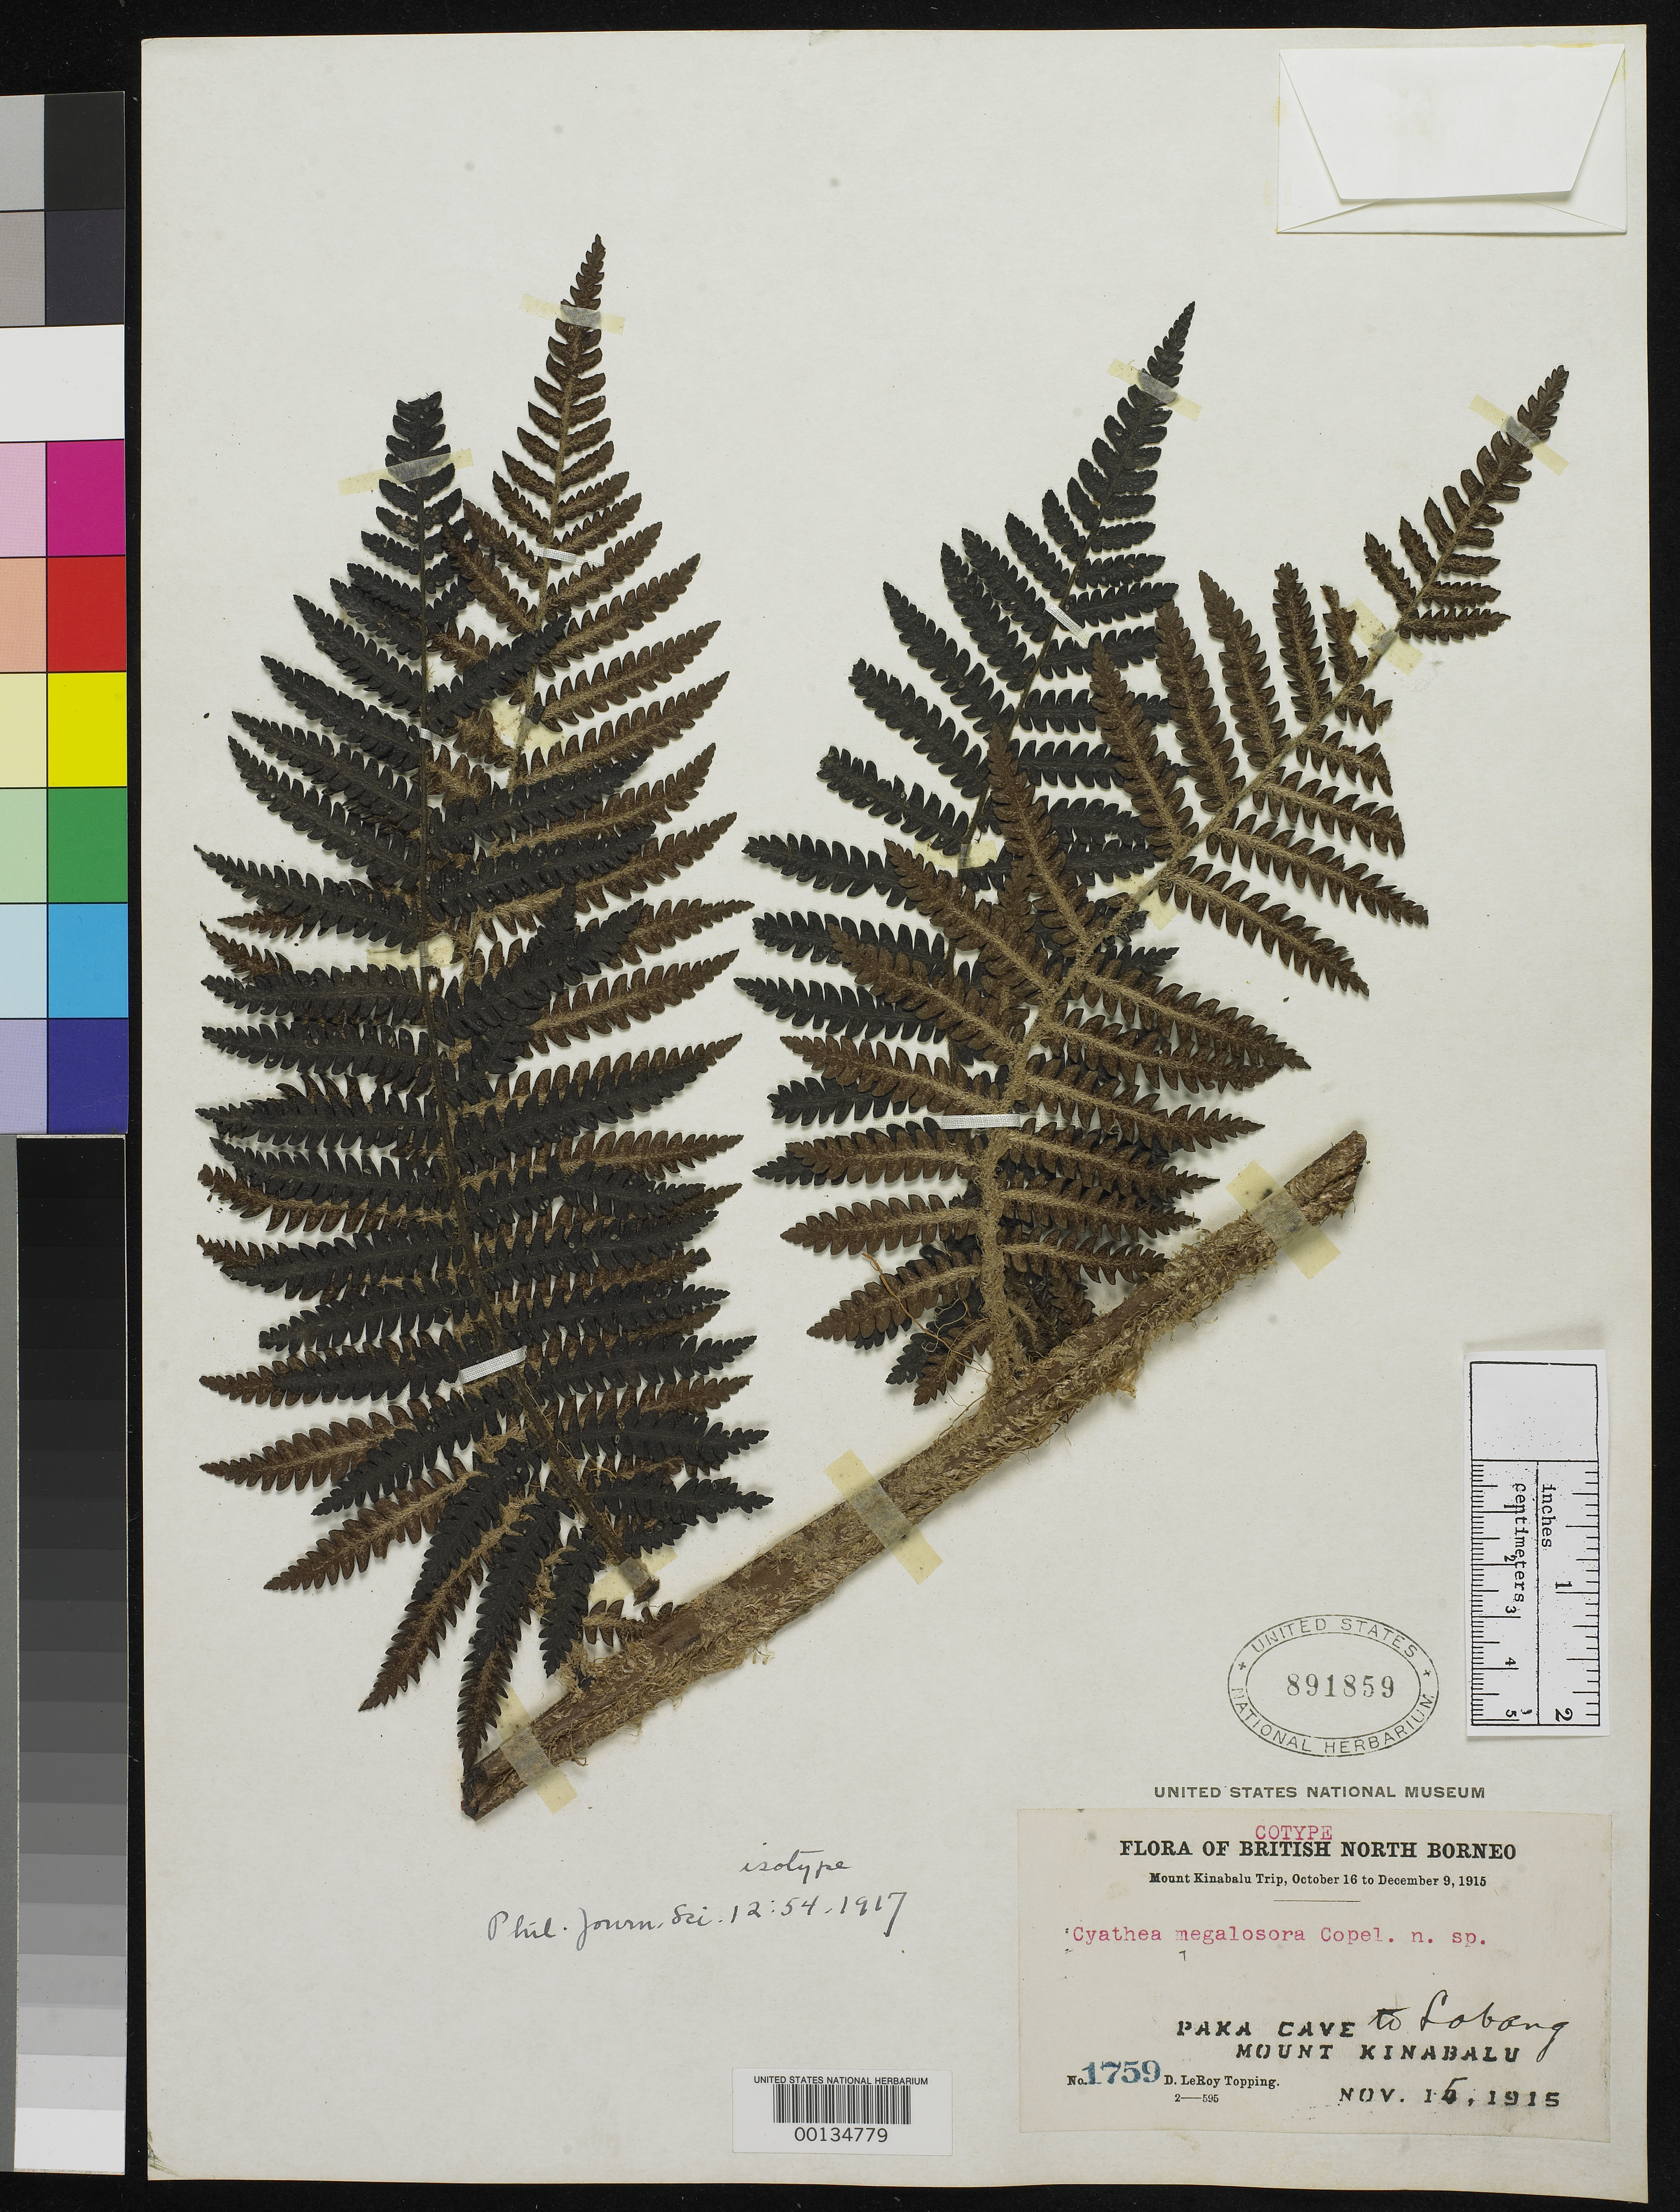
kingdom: Plantae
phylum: Tracheophyta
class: Polypodiopsida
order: Cyatheales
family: Cyatheaceae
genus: Cyathea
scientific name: Cyathea megalosora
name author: Copel.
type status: Isotype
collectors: D. L. Topping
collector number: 1759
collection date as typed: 16 Nov 1915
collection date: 1915-11-16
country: Malaysia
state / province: Sabah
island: Borneo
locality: Mount Kinabalu, Paka Cave to Lobang.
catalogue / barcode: US 891859